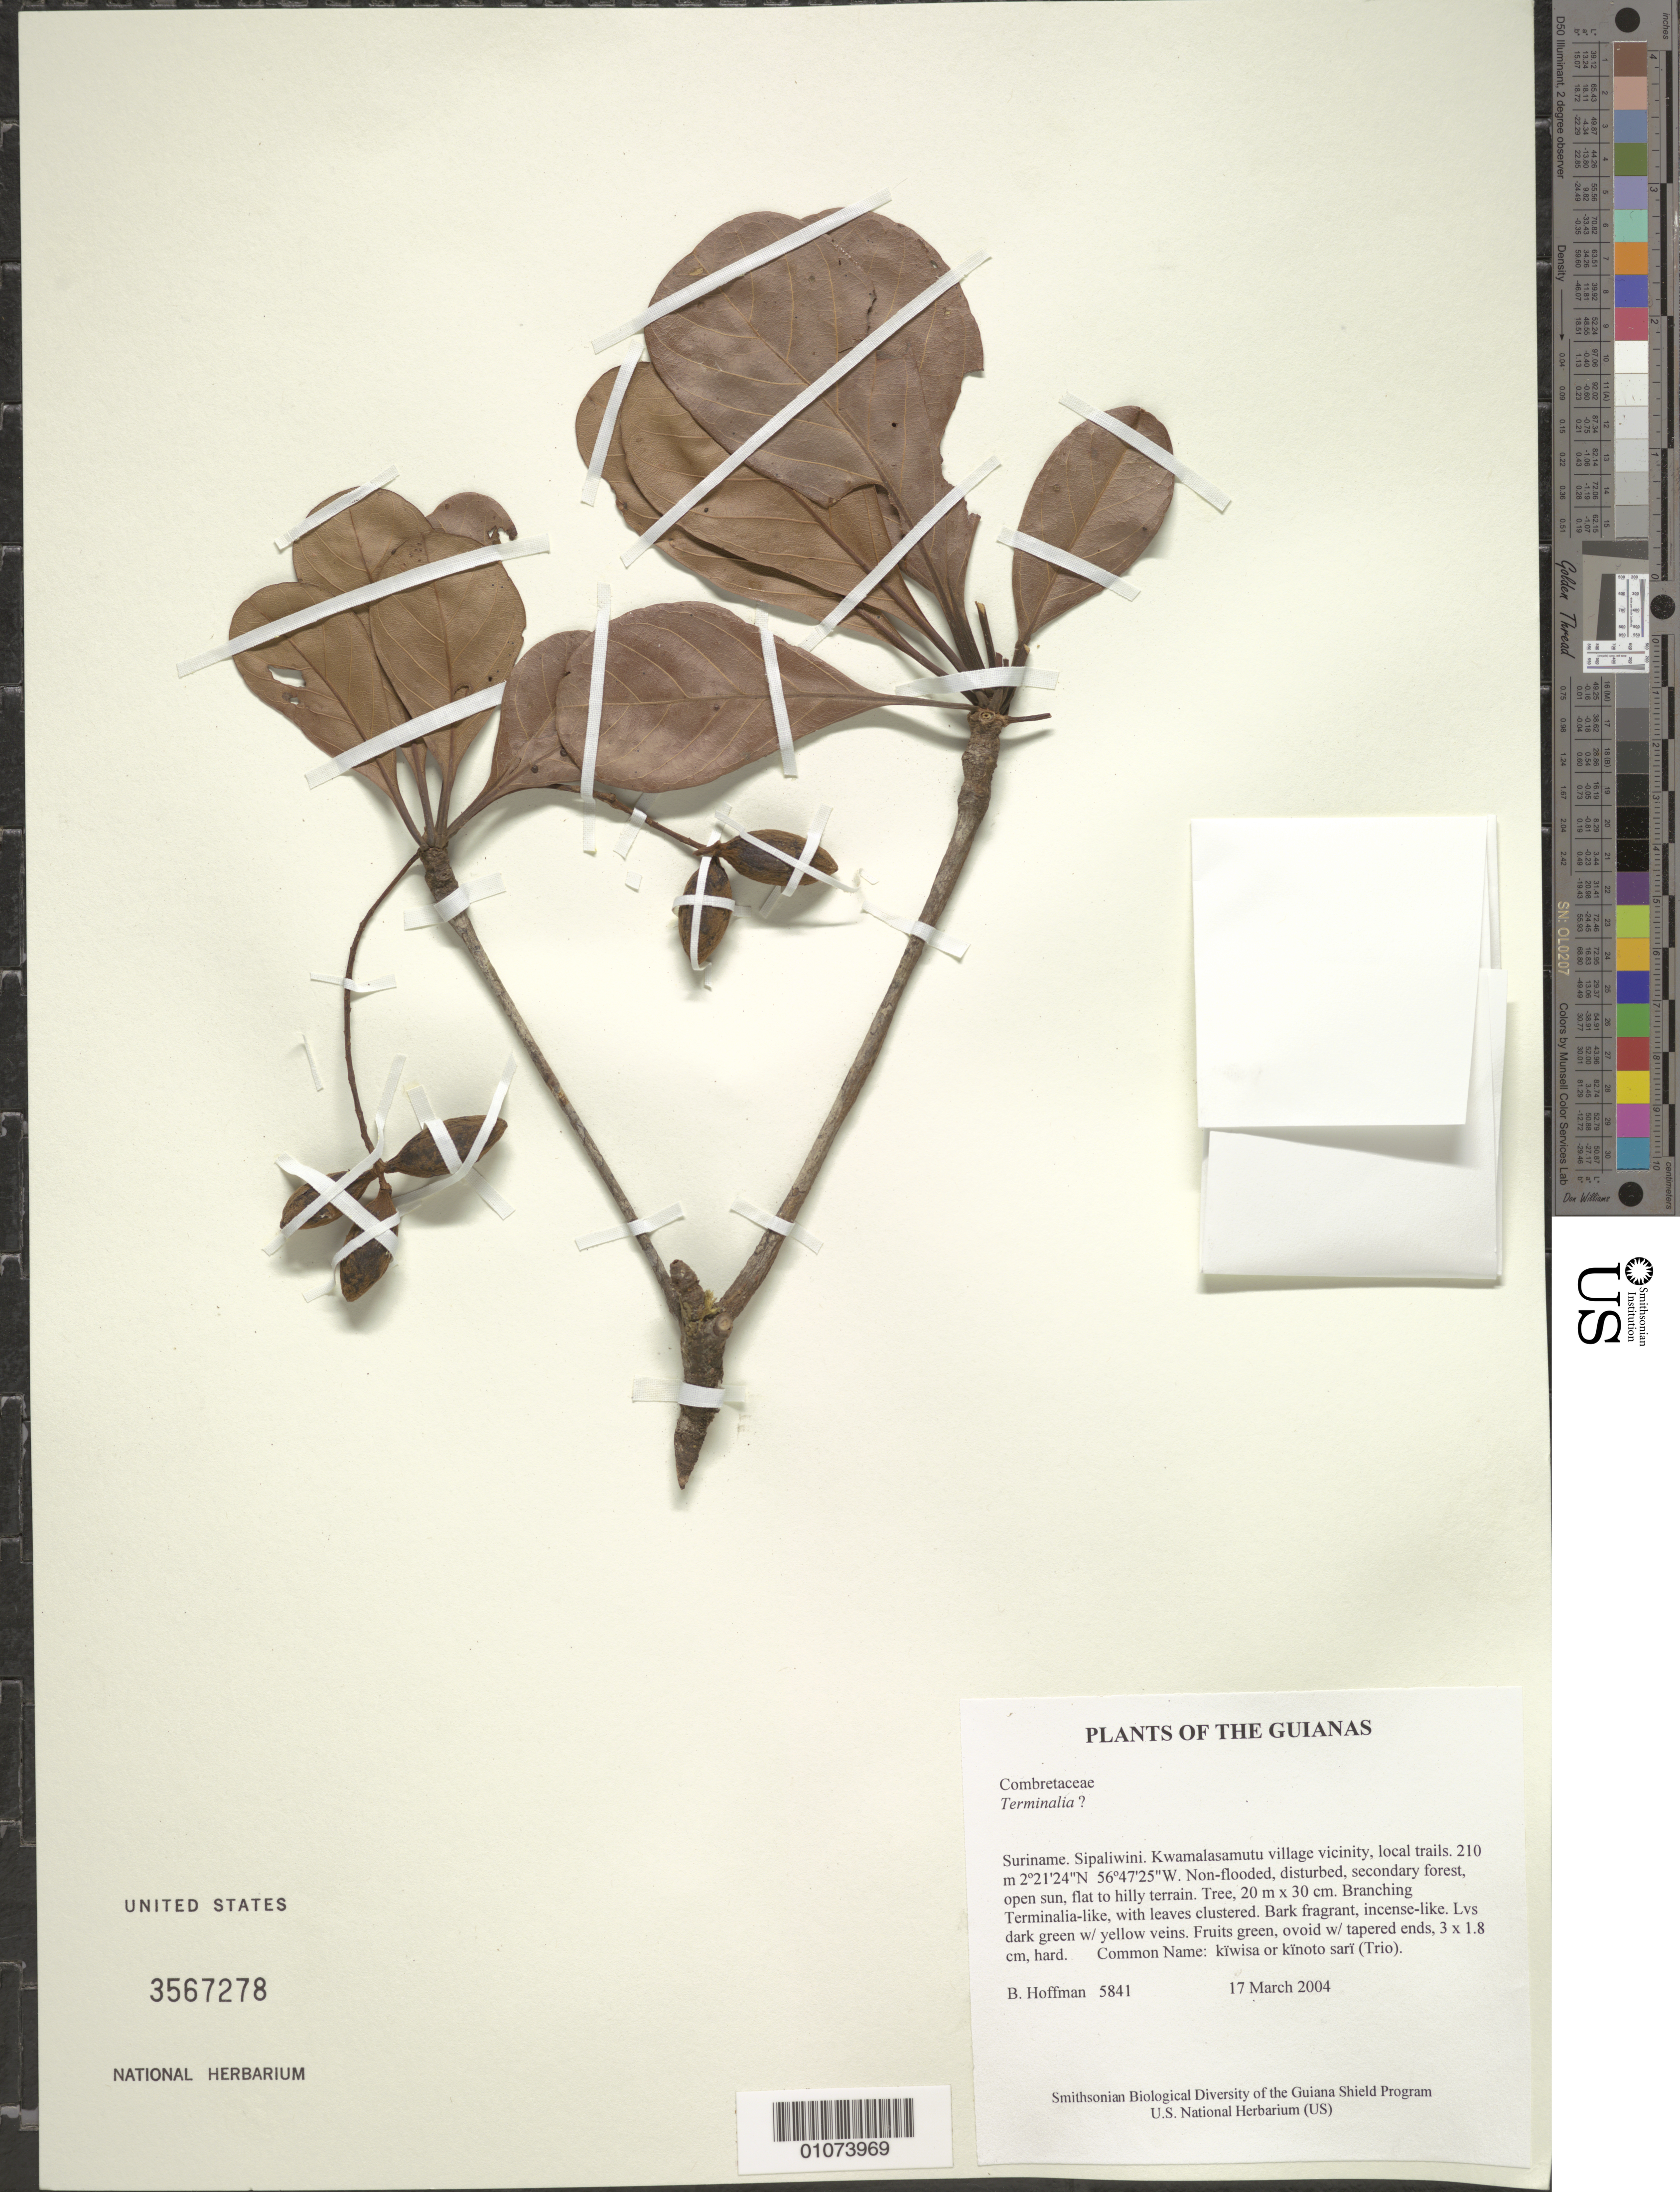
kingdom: Plantae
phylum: Tracheophyta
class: Magnoliopsida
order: Myrtales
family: Combretaceae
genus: Terminalia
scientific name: Terminalia sp.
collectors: B. Hoffman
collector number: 5841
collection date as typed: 17 March 2004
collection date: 2004-03-17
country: Suriname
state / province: Sipaliwini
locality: Kwamalasamutu village vicinity, local trails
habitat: Non-flooded, disturbed, secondary forest, open sun, flat to hilly terrain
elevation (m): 210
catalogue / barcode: US 3567278